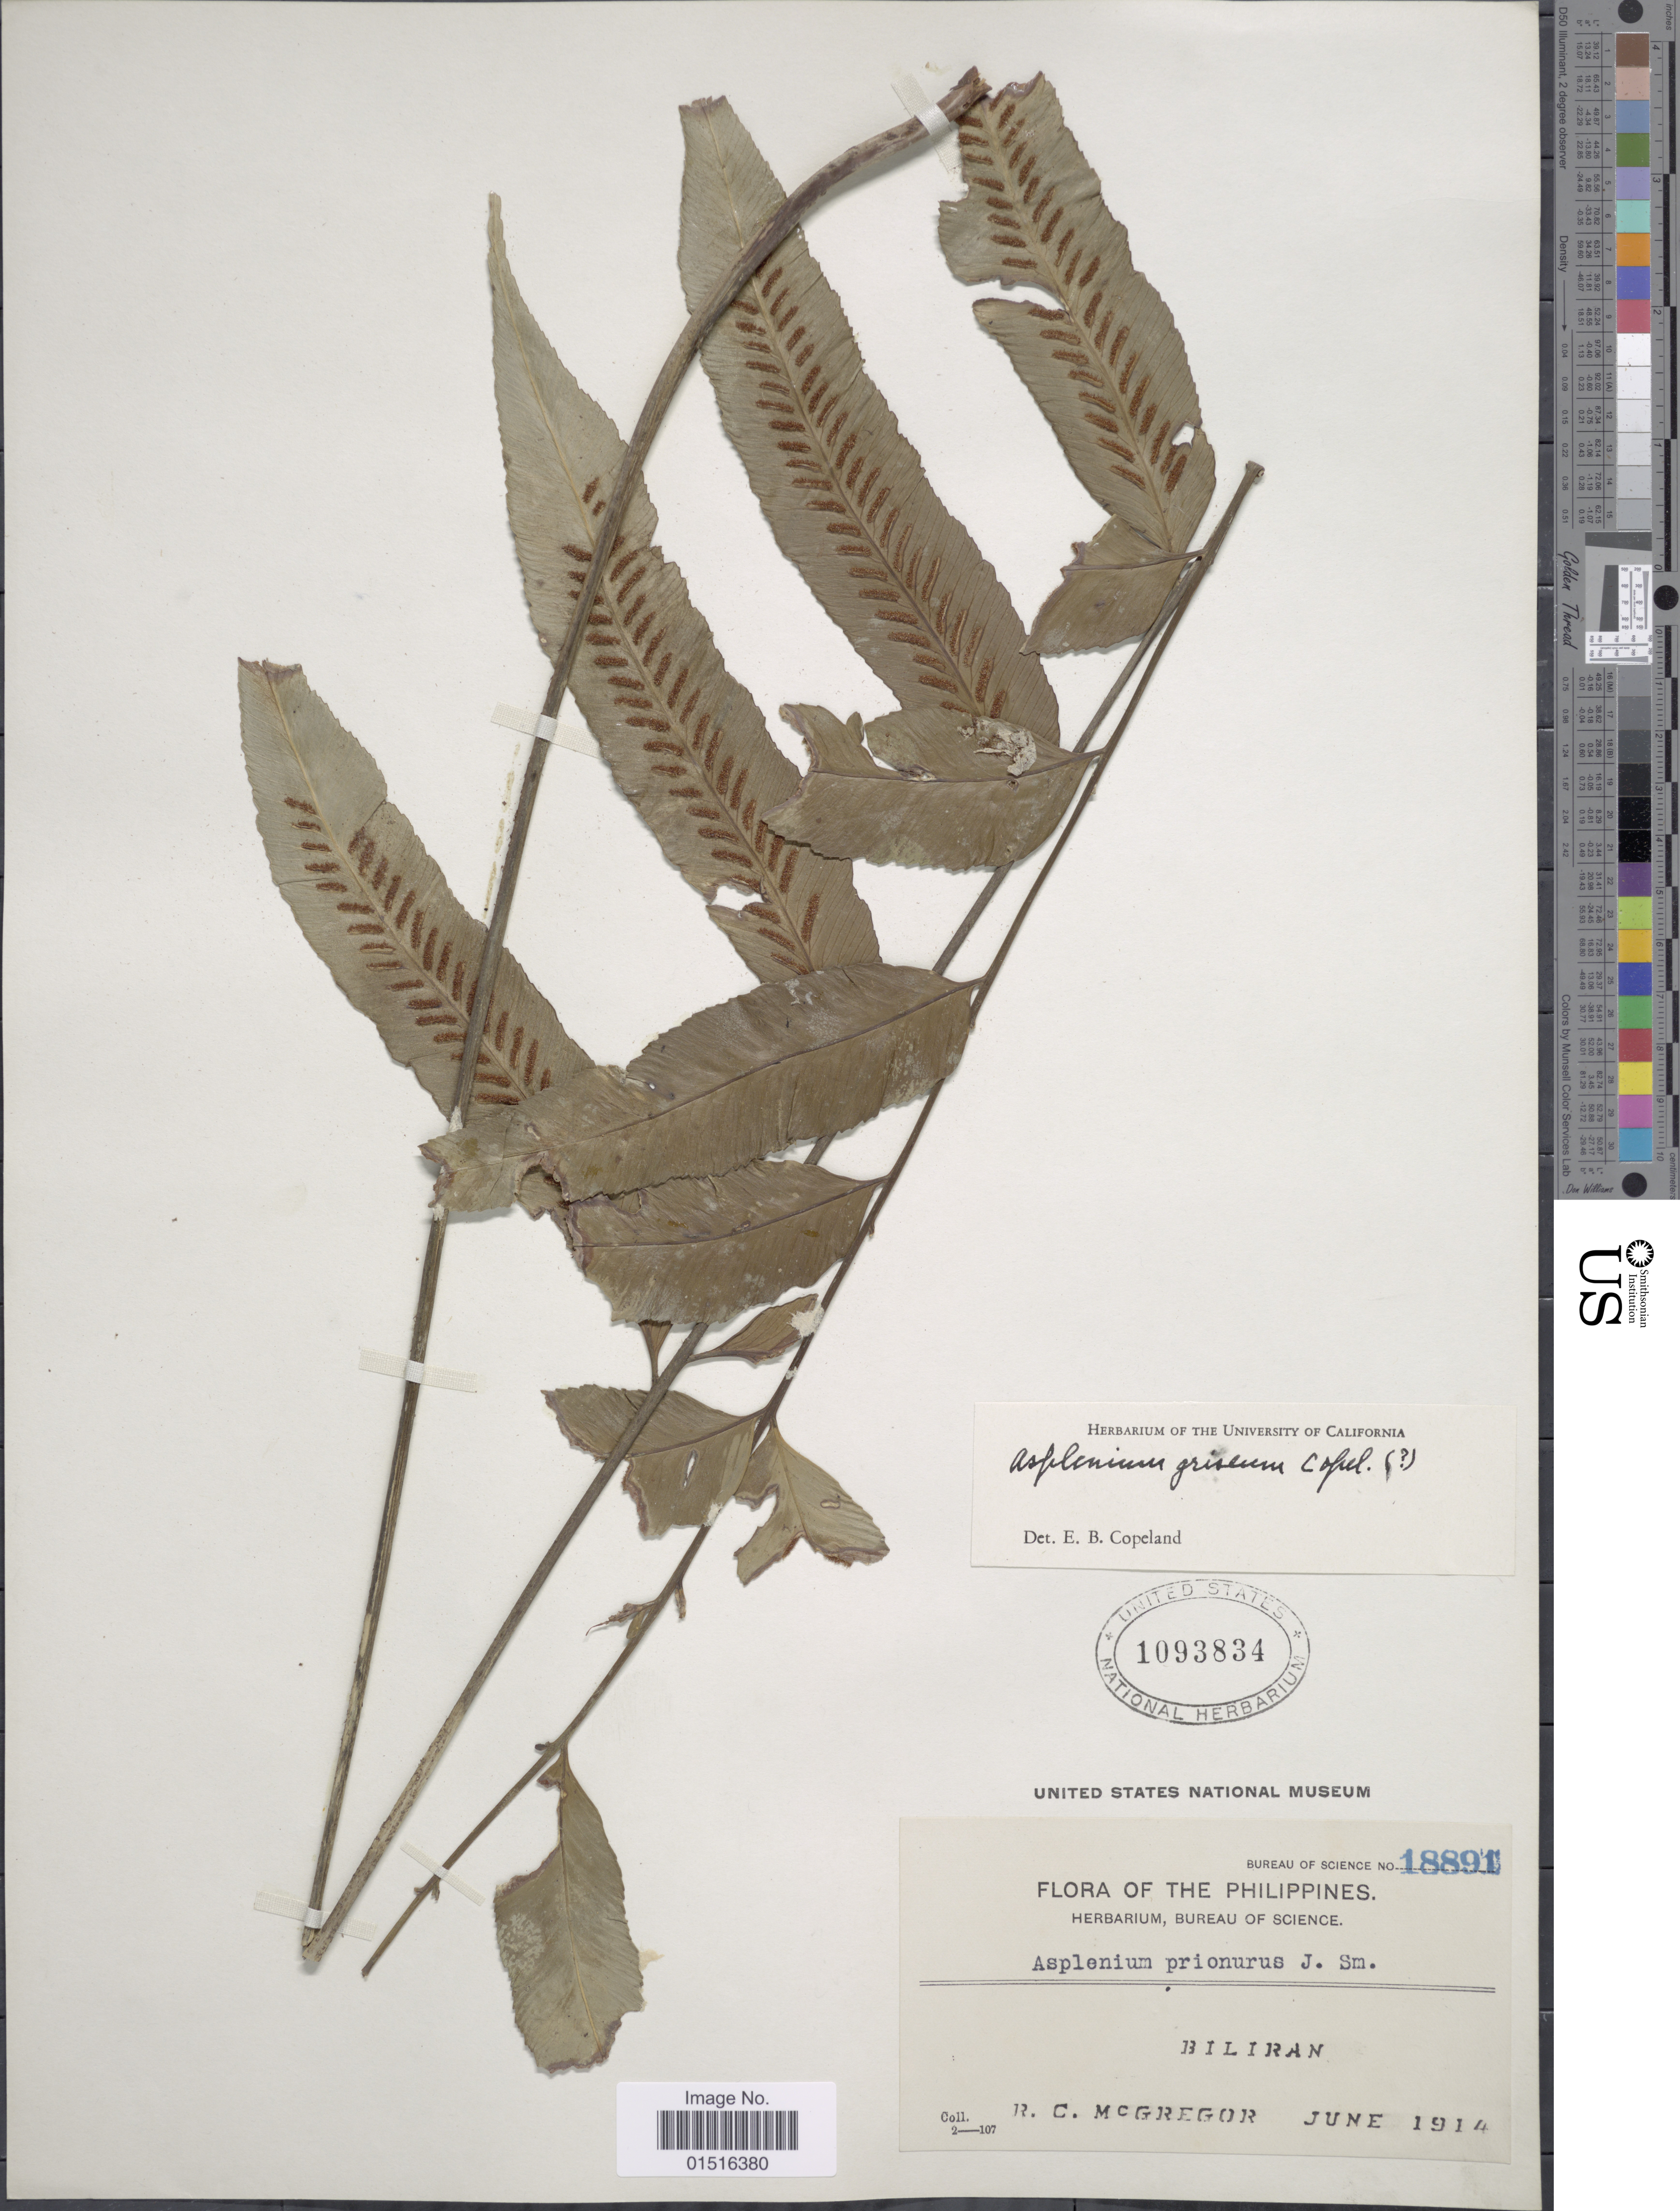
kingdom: Plantae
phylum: Tracheophyta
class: Polypodiopsida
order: Polypodiales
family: Aspleniaceae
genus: Asplenium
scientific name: Asplenium griseum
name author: Copel.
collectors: R. C. McGregor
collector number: Bureau of Science 18891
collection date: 1914-06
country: Philippines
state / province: Eastern Visayas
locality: Biliran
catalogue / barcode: US 1093834